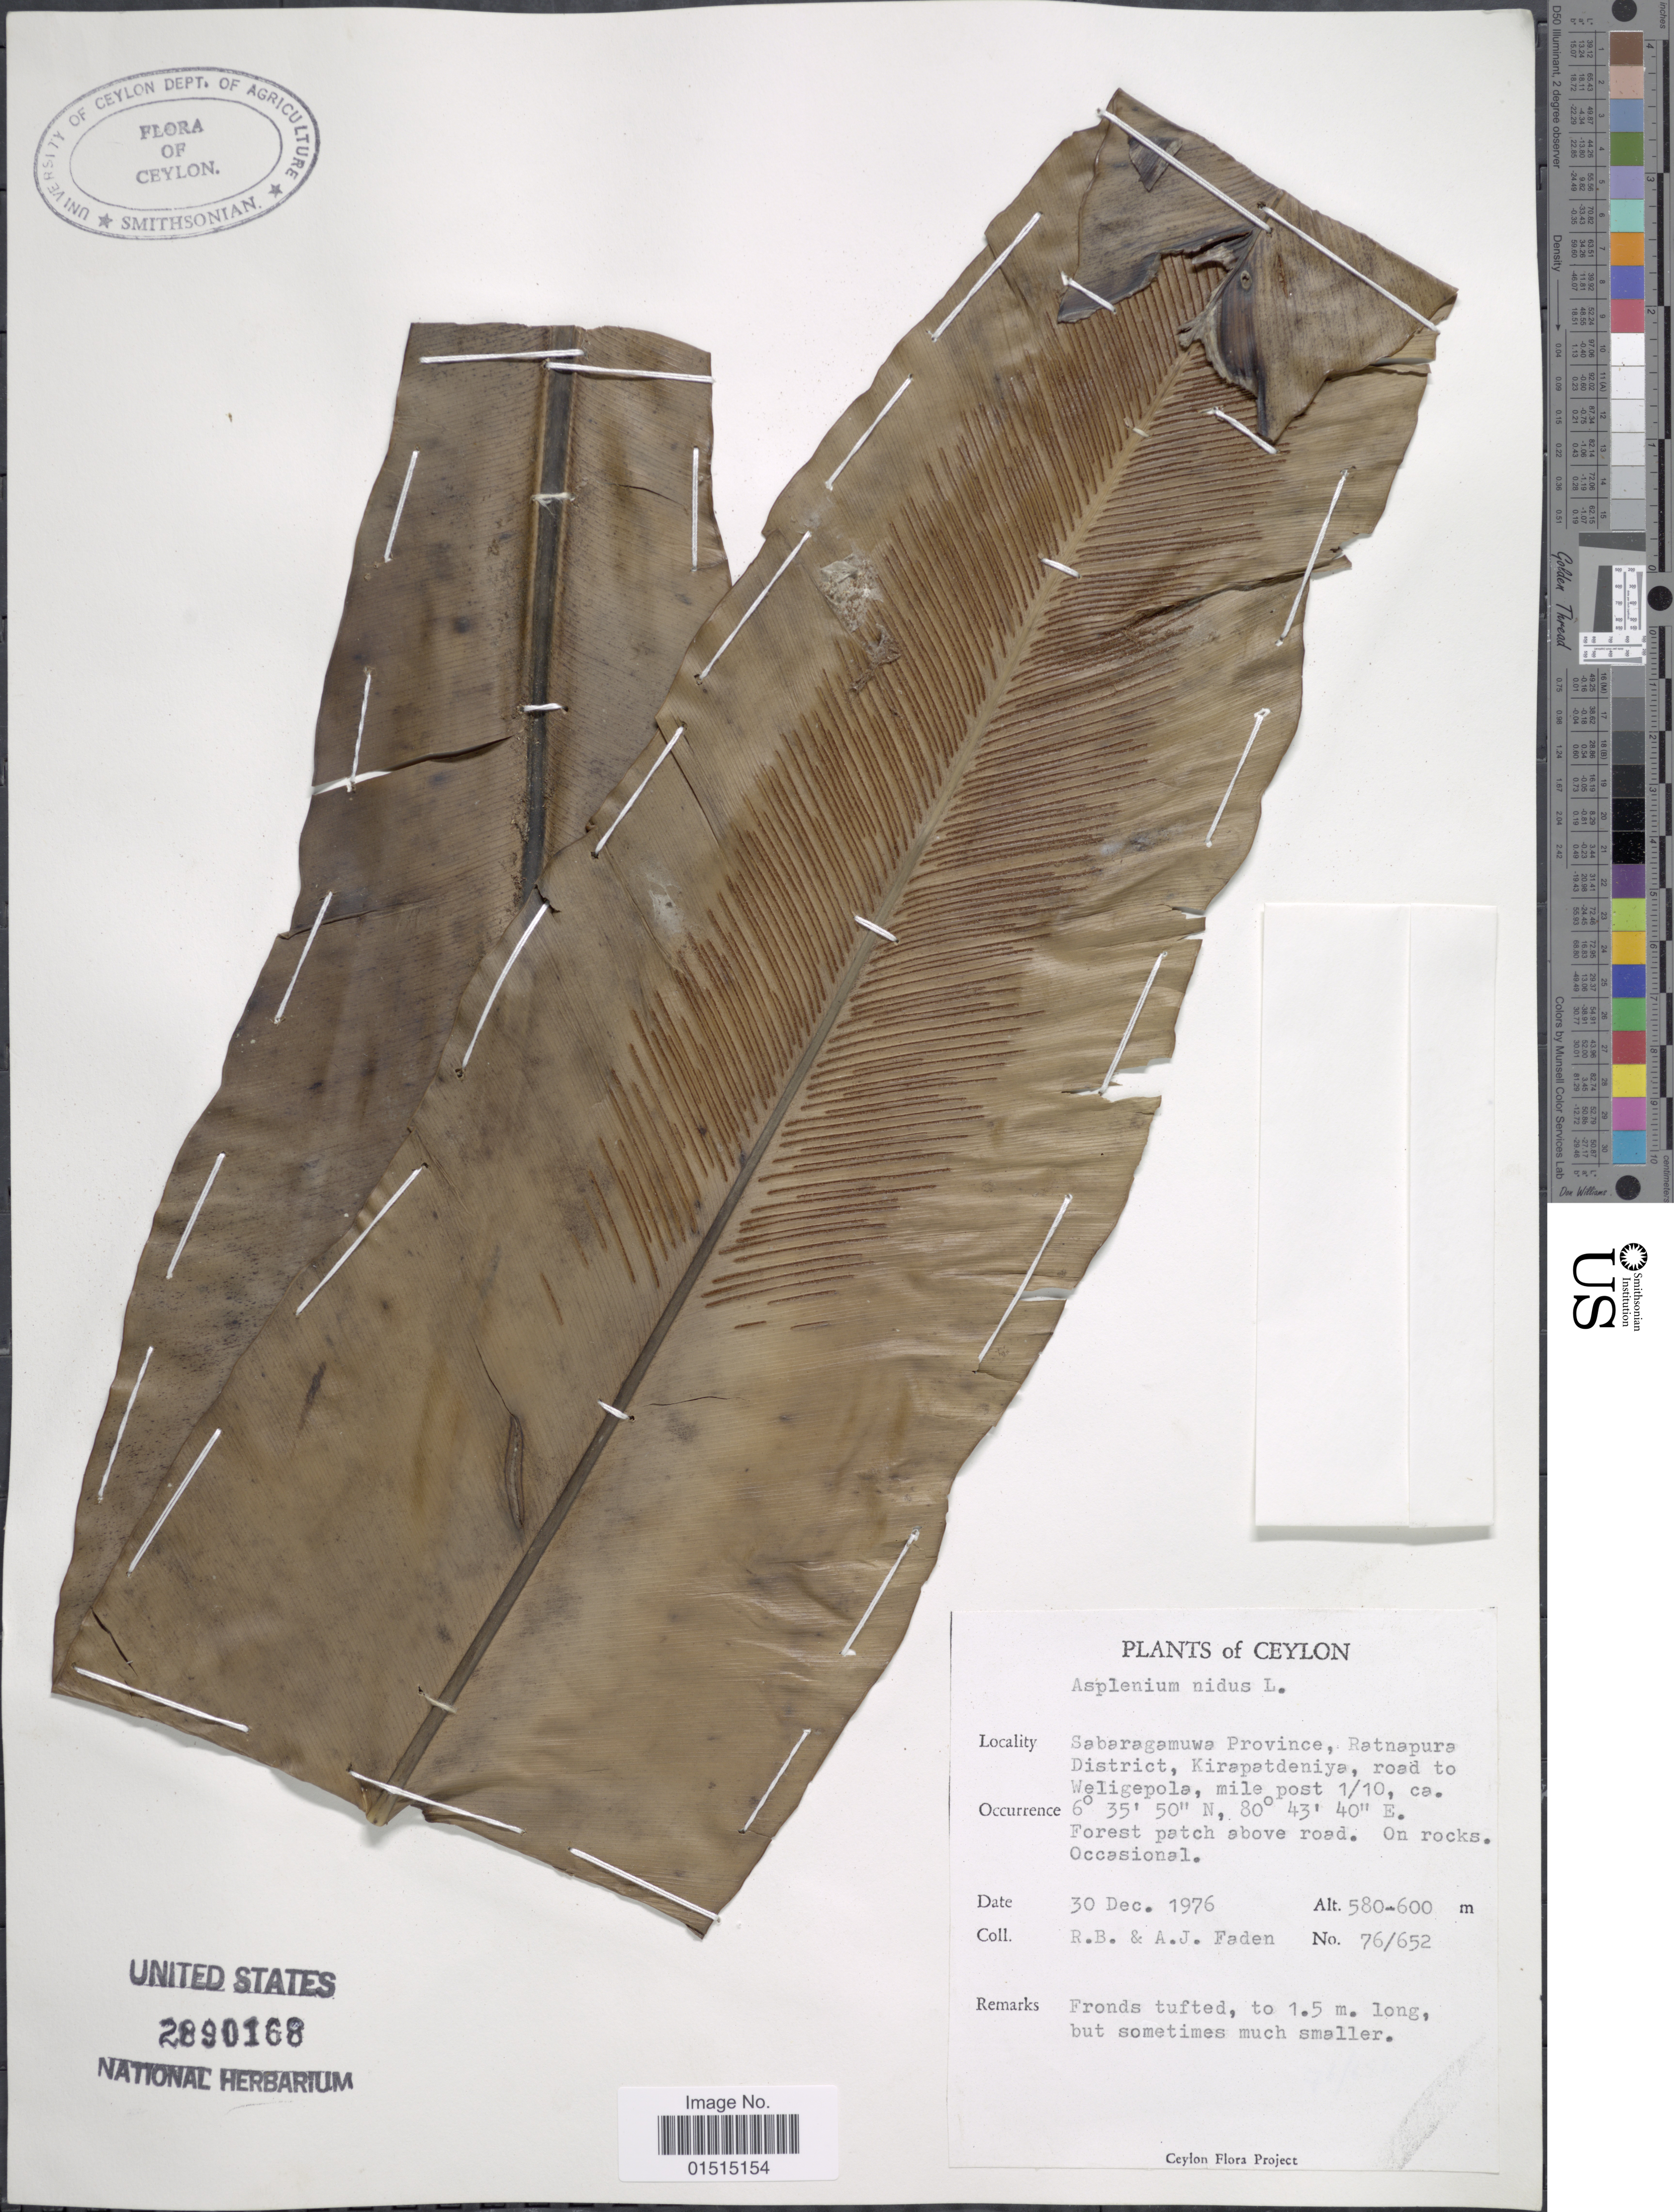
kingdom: Plantae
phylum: Tracheophyta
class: Polypodiopsida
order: Polypodiales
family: Aspleniaceae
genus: Asplenium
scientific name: Asplenium nidus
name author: L.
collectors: R. B. Faden & A. J. Faden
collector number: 76/652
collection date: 1976-12-30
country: Sri Lanka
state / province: Sabaragamuwa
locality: Ceylon, Ratnapure District, Kirapatdeniya, road to Weligepola, mile post 1/10, forest patch above road. On rocks Occasional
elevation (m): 580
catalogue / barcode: US 2890168